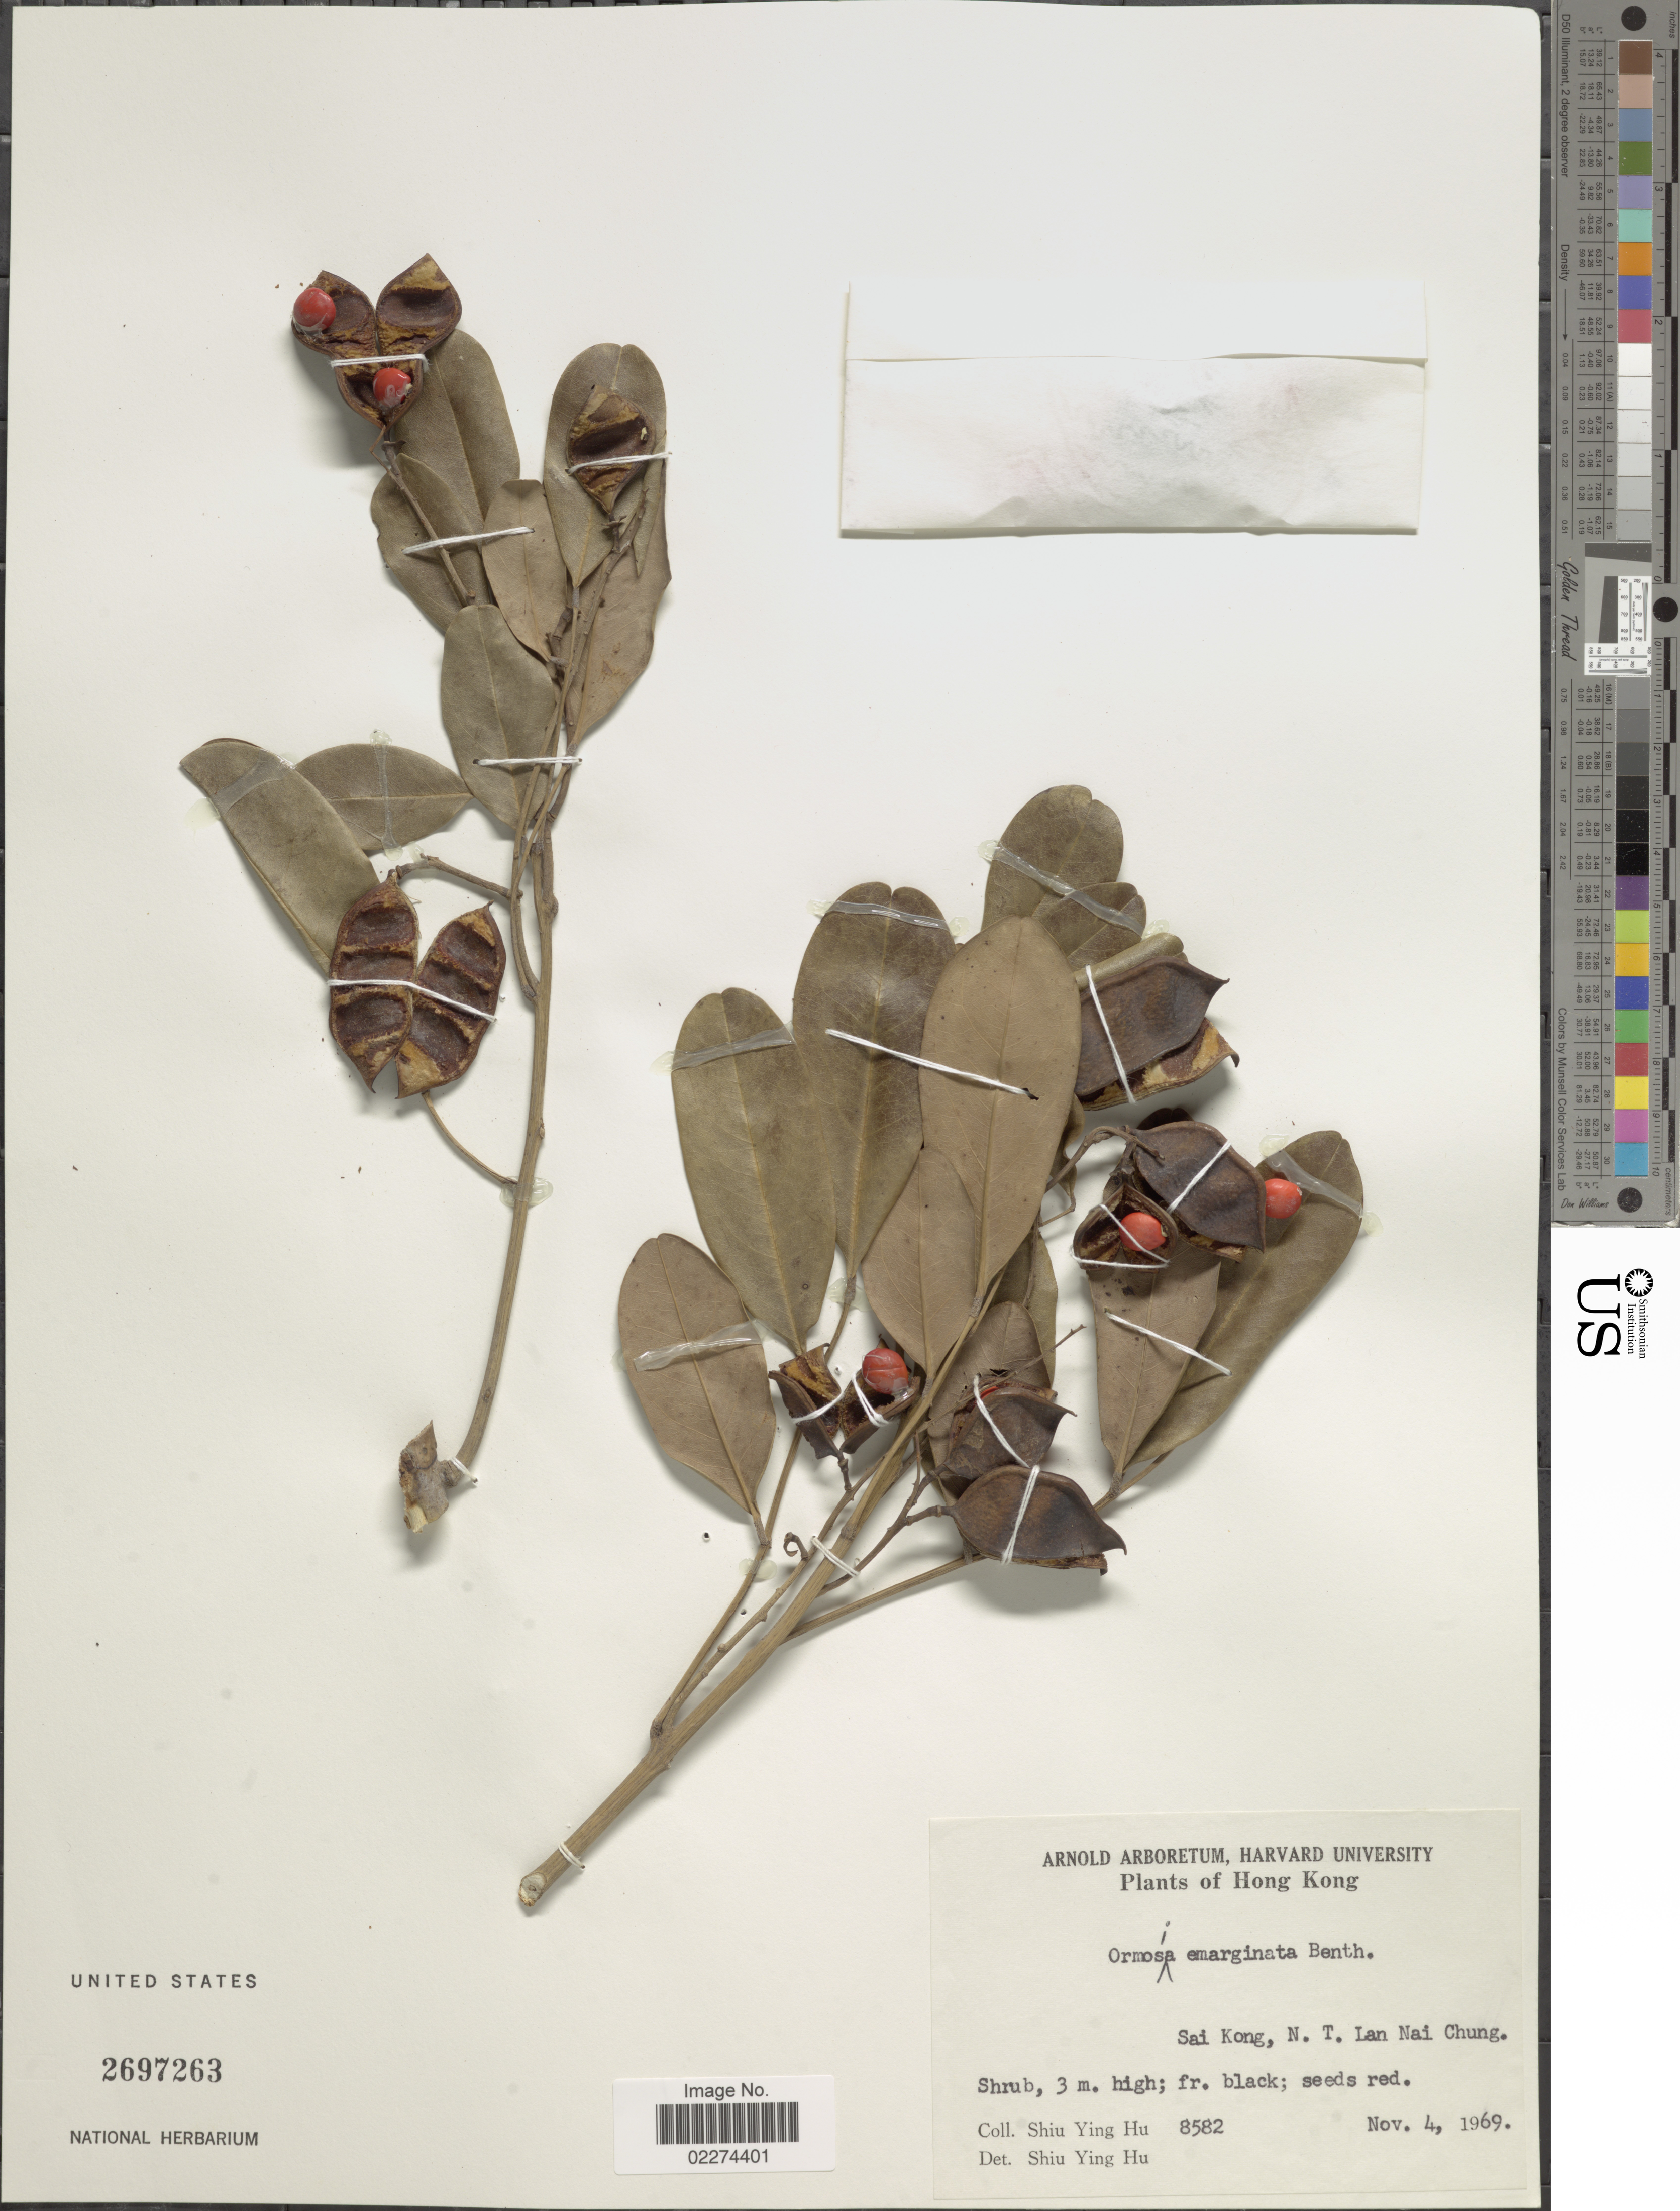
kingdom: Plantae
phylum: Tracheophyta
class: Magnoliopsida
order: Fabales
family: Fabaceae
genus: Ormosia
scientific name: Ormosia emarginata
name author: (Hook. & Arn.) Benth.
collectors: S. Y. Hu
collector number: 8582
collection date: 1969-11-04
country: China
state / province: Hong Kong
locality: Sai Kong, N. T. Lan Nai Chung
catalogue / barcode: US 2697263